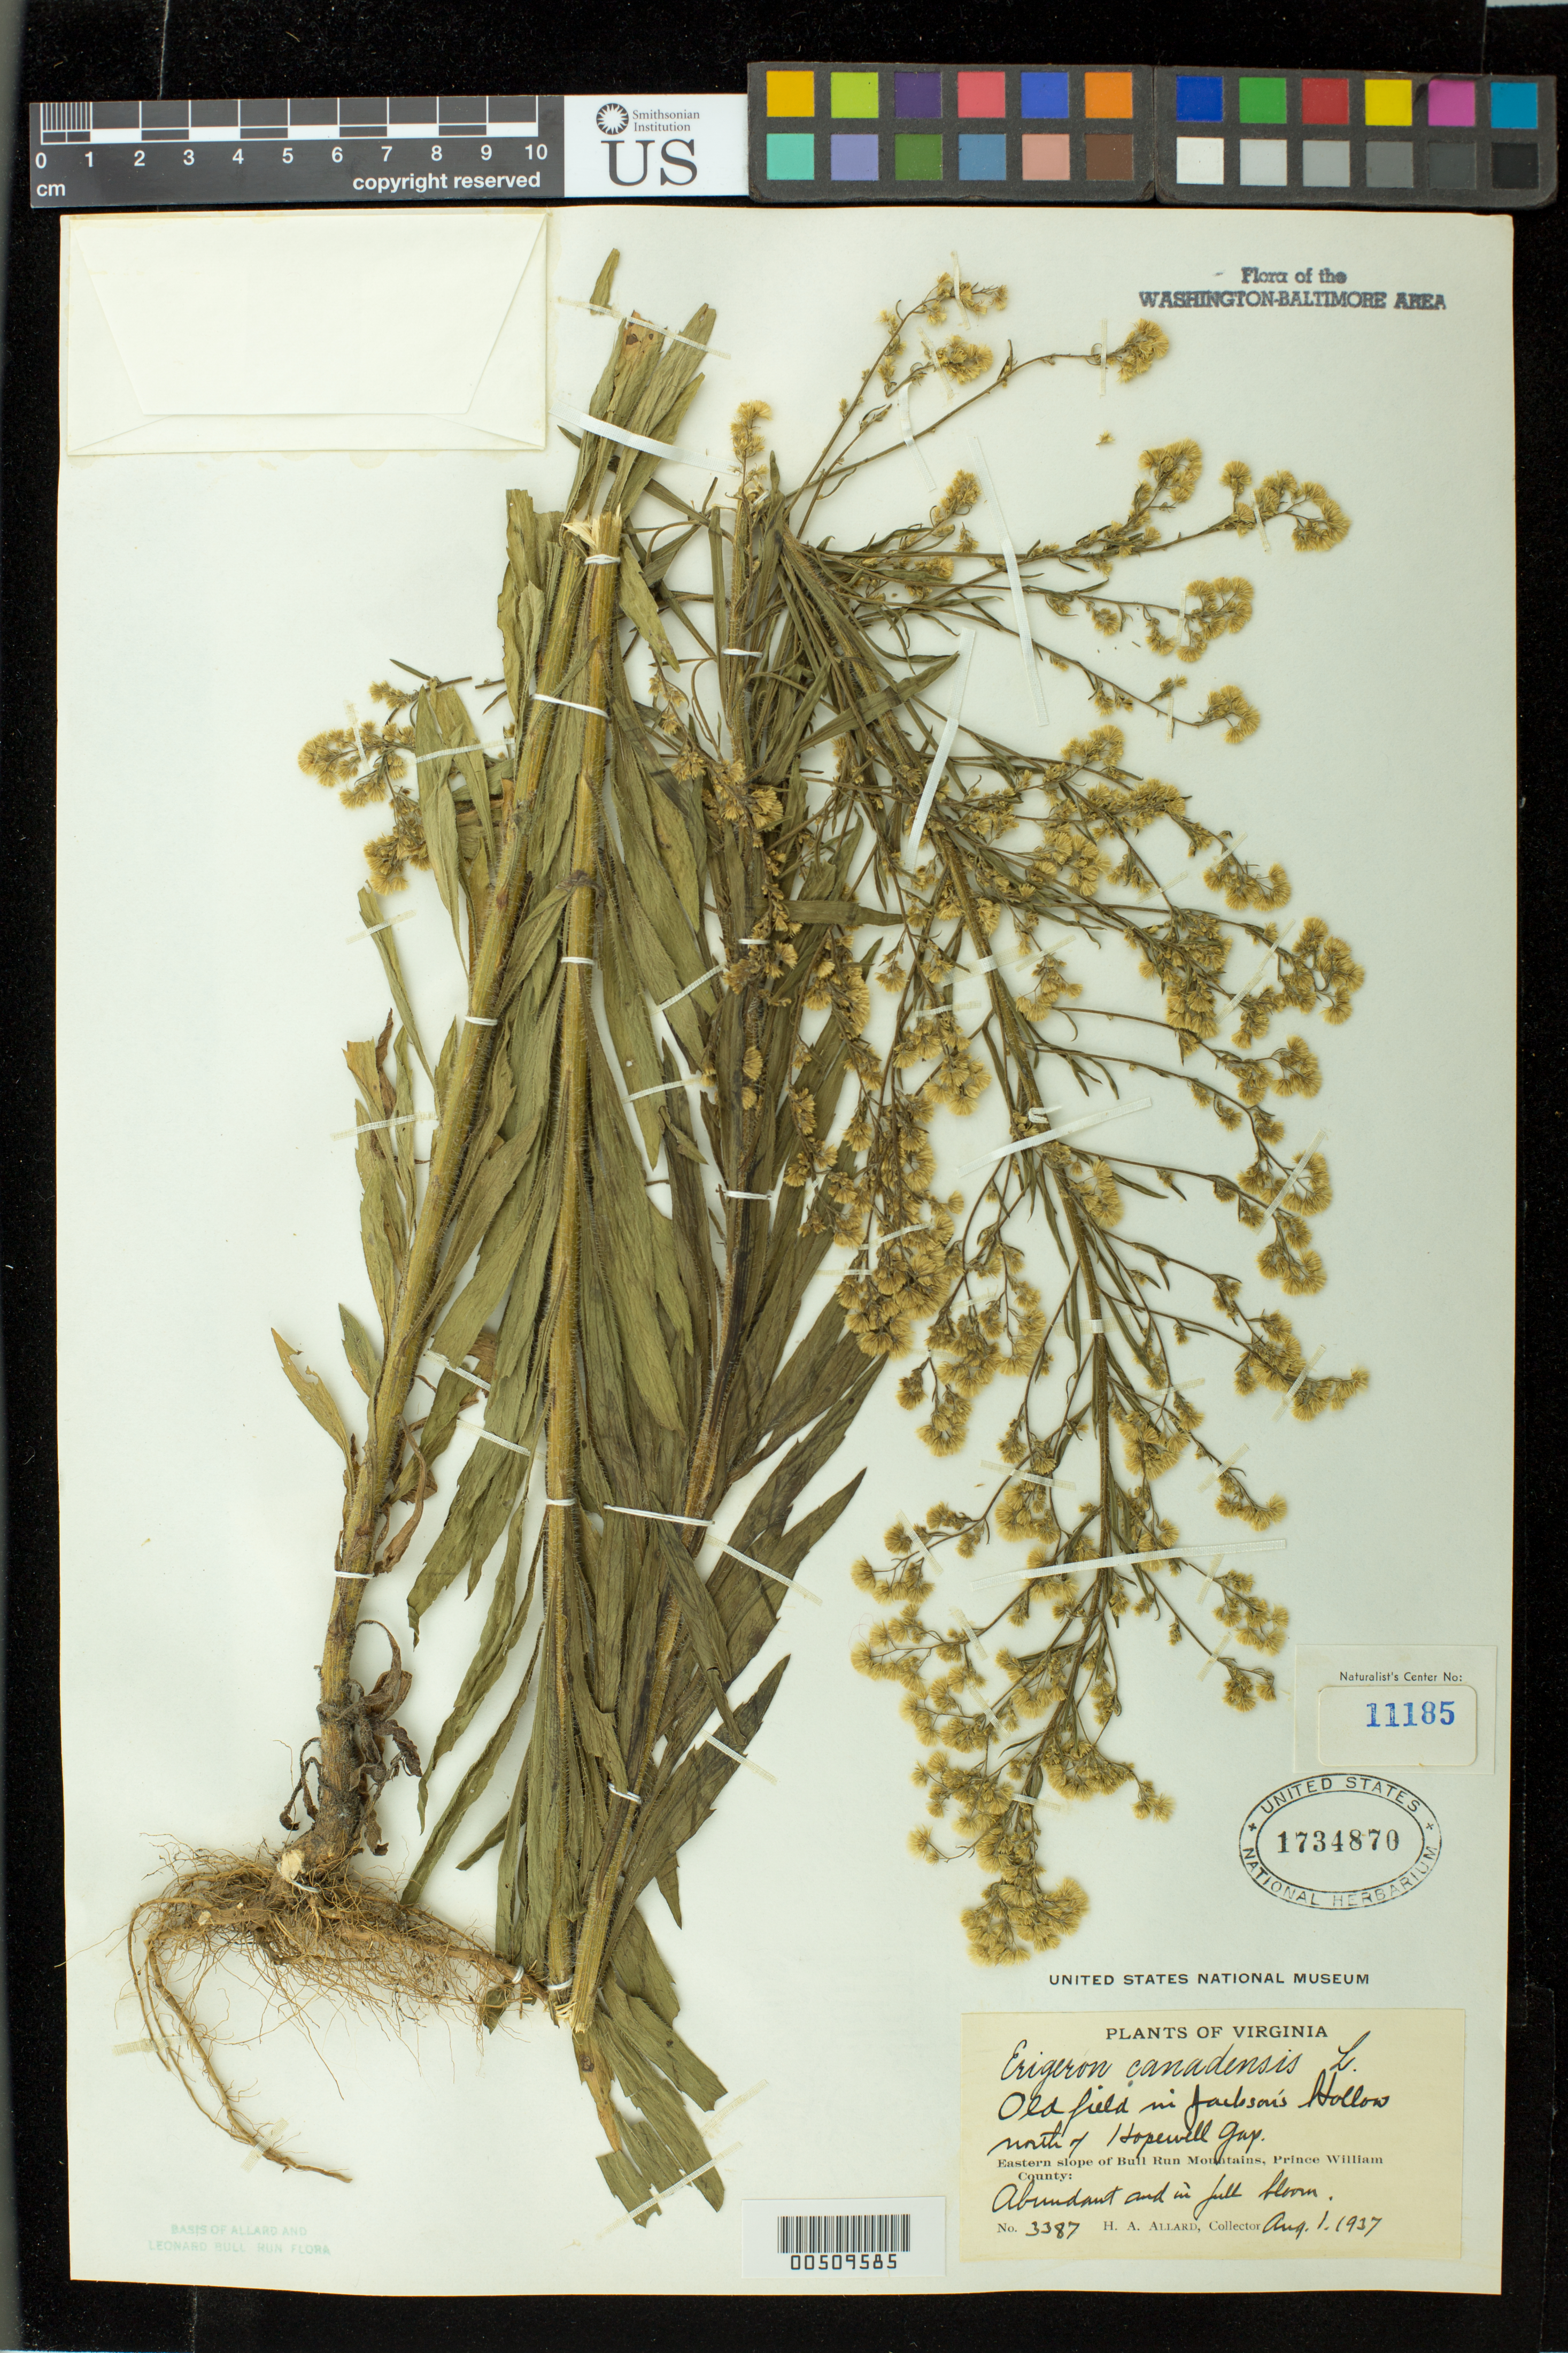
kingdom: Plantae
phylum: Tracheophyta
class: Magnoliopsida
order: Asterales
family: Asteraceae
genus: Erigeron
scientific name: Erigeron canadensis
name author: L.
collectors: H. A. Allard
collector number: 3387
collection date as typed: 01 Aug 1937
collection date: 1937-08-01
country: United States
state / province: Virginia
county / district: Prince William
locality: Bull Run Mts., N of Hopewell Gap, Jackson's Hollow Bull Run Mts.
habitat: old field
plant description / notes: Specimens returned from Naturalist Center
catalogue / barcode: US 1734870